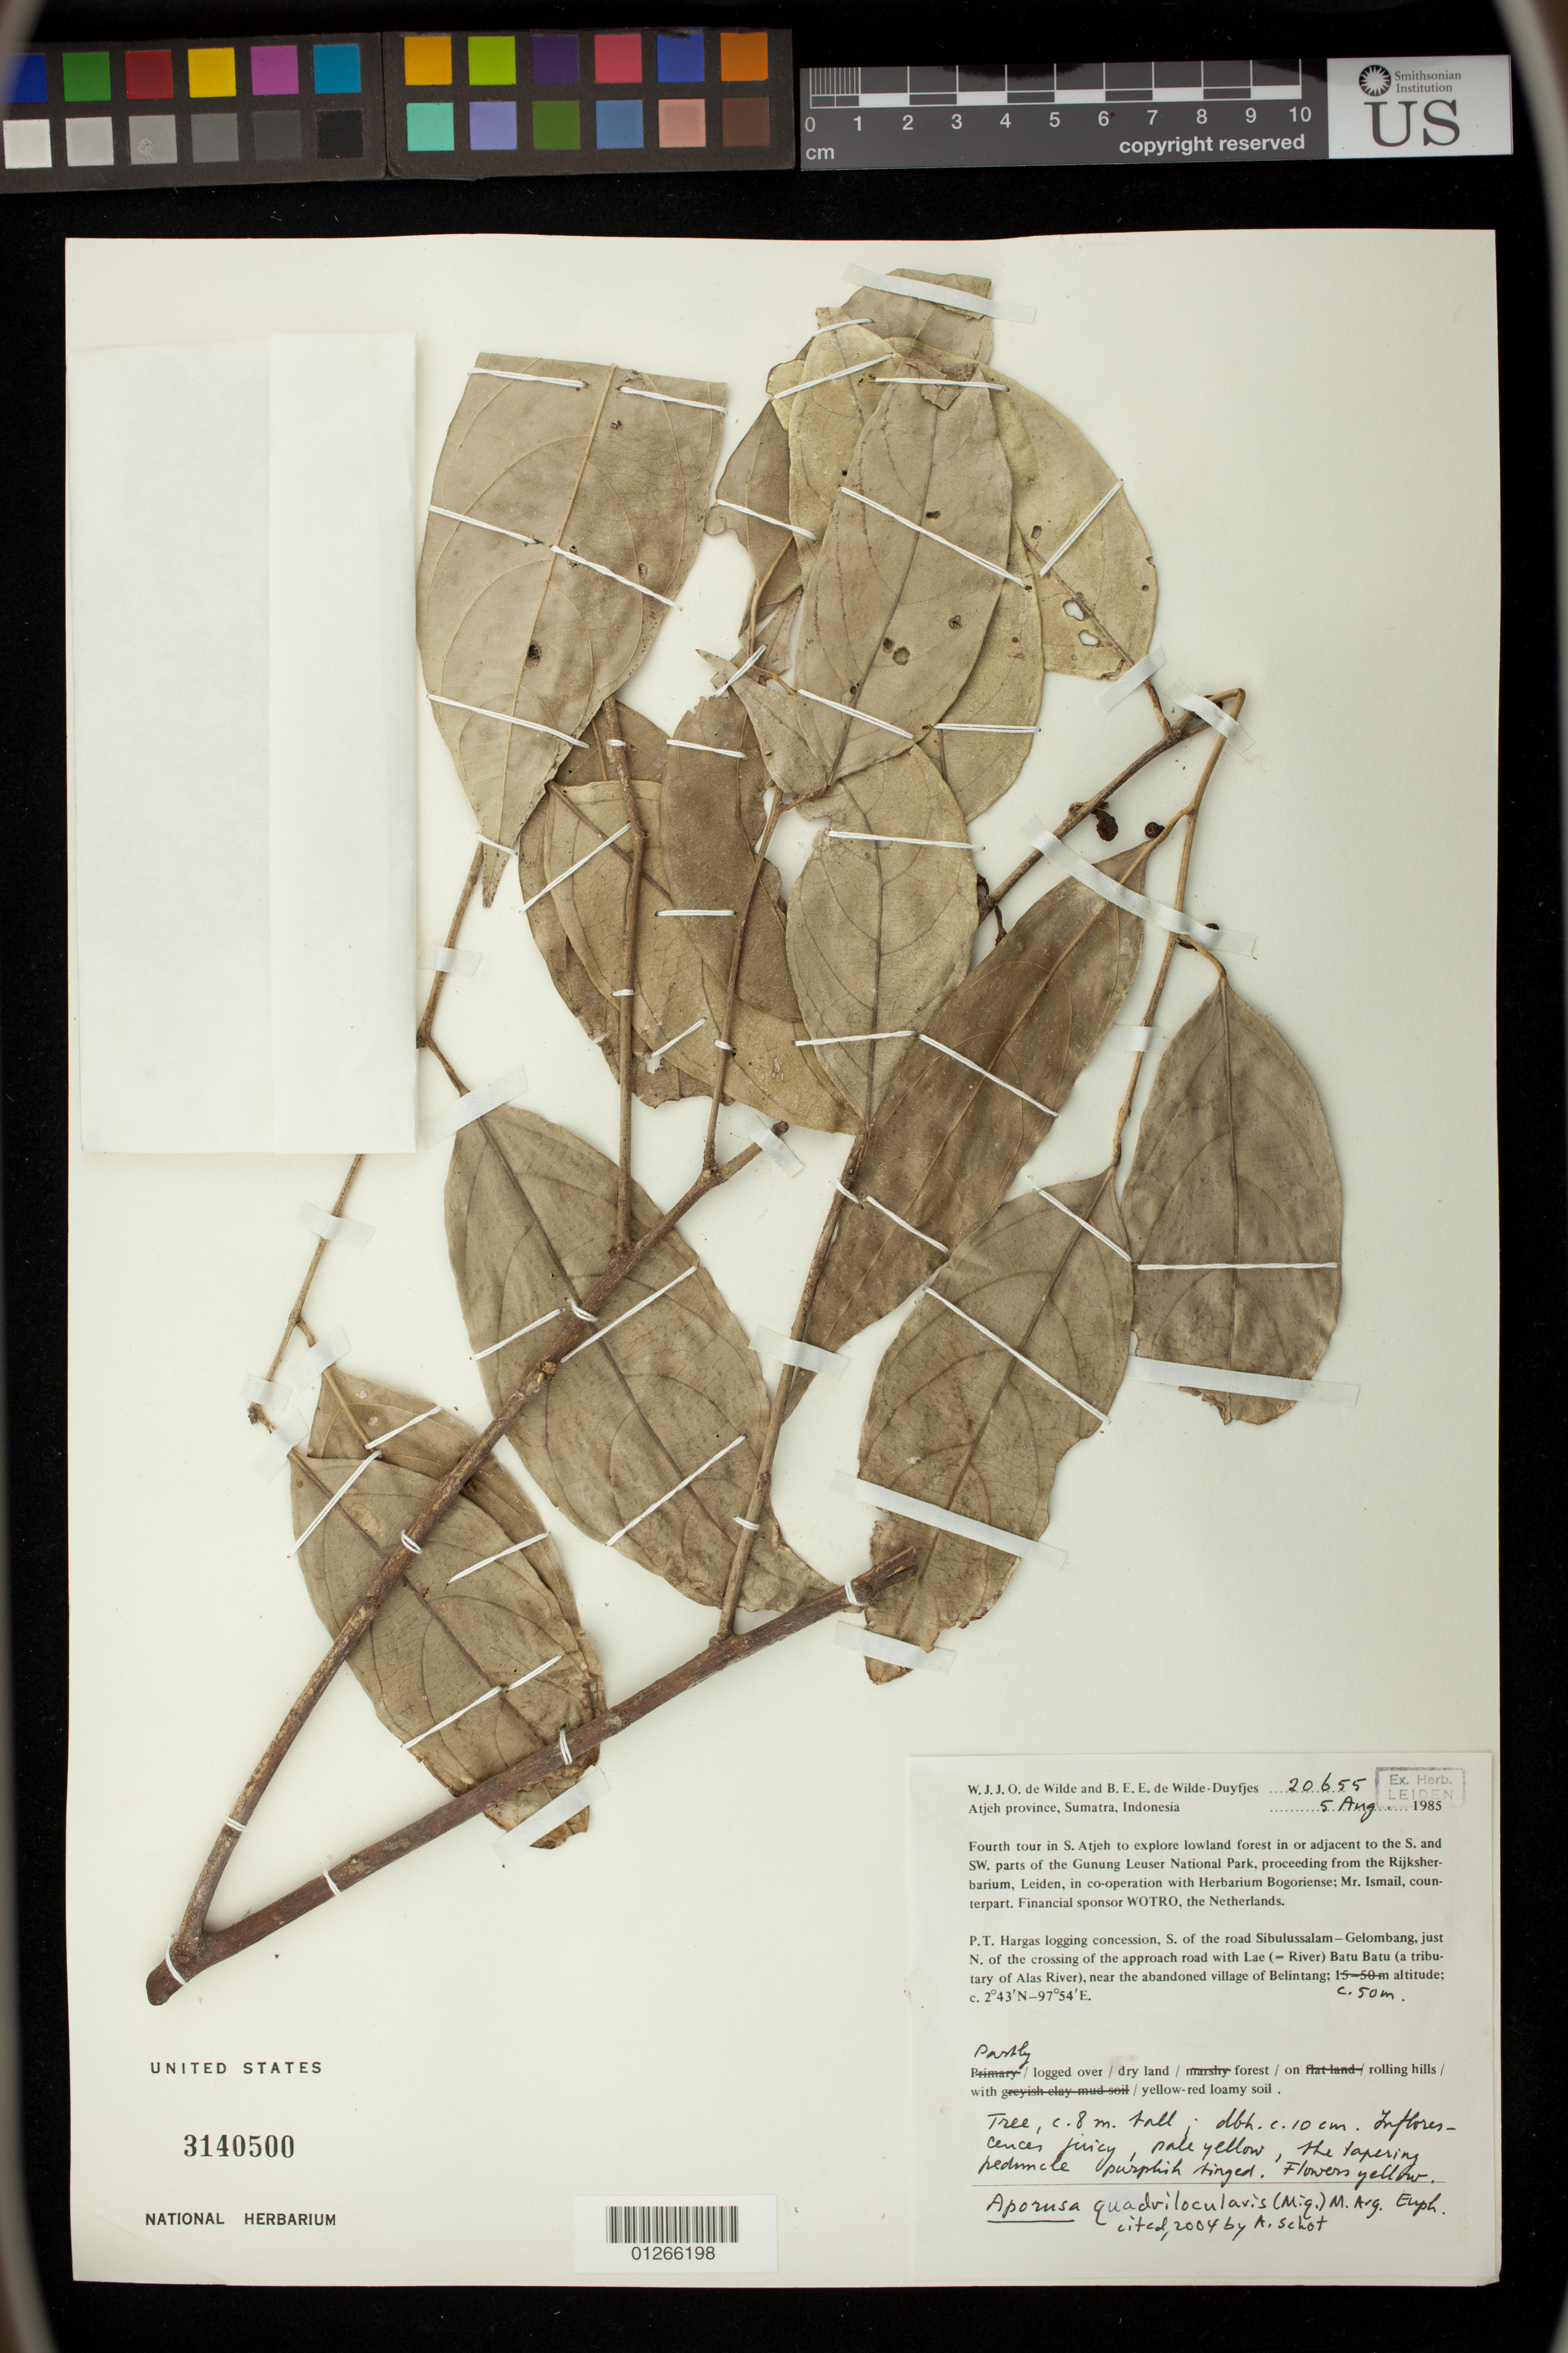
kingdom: Plantae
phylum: Tracheophyta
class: Magnoliopsida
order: Malpighiales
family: Phyllanthaceae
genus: Aporosa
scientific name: Aporosa quadrilocularis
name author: (Miq.) Müll. Arg.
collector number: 20655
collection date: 1985-08-05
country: Indonesia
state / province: Sumatra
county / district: Aceh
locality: Atjeh province, Sumatra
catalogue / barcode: US 3140500